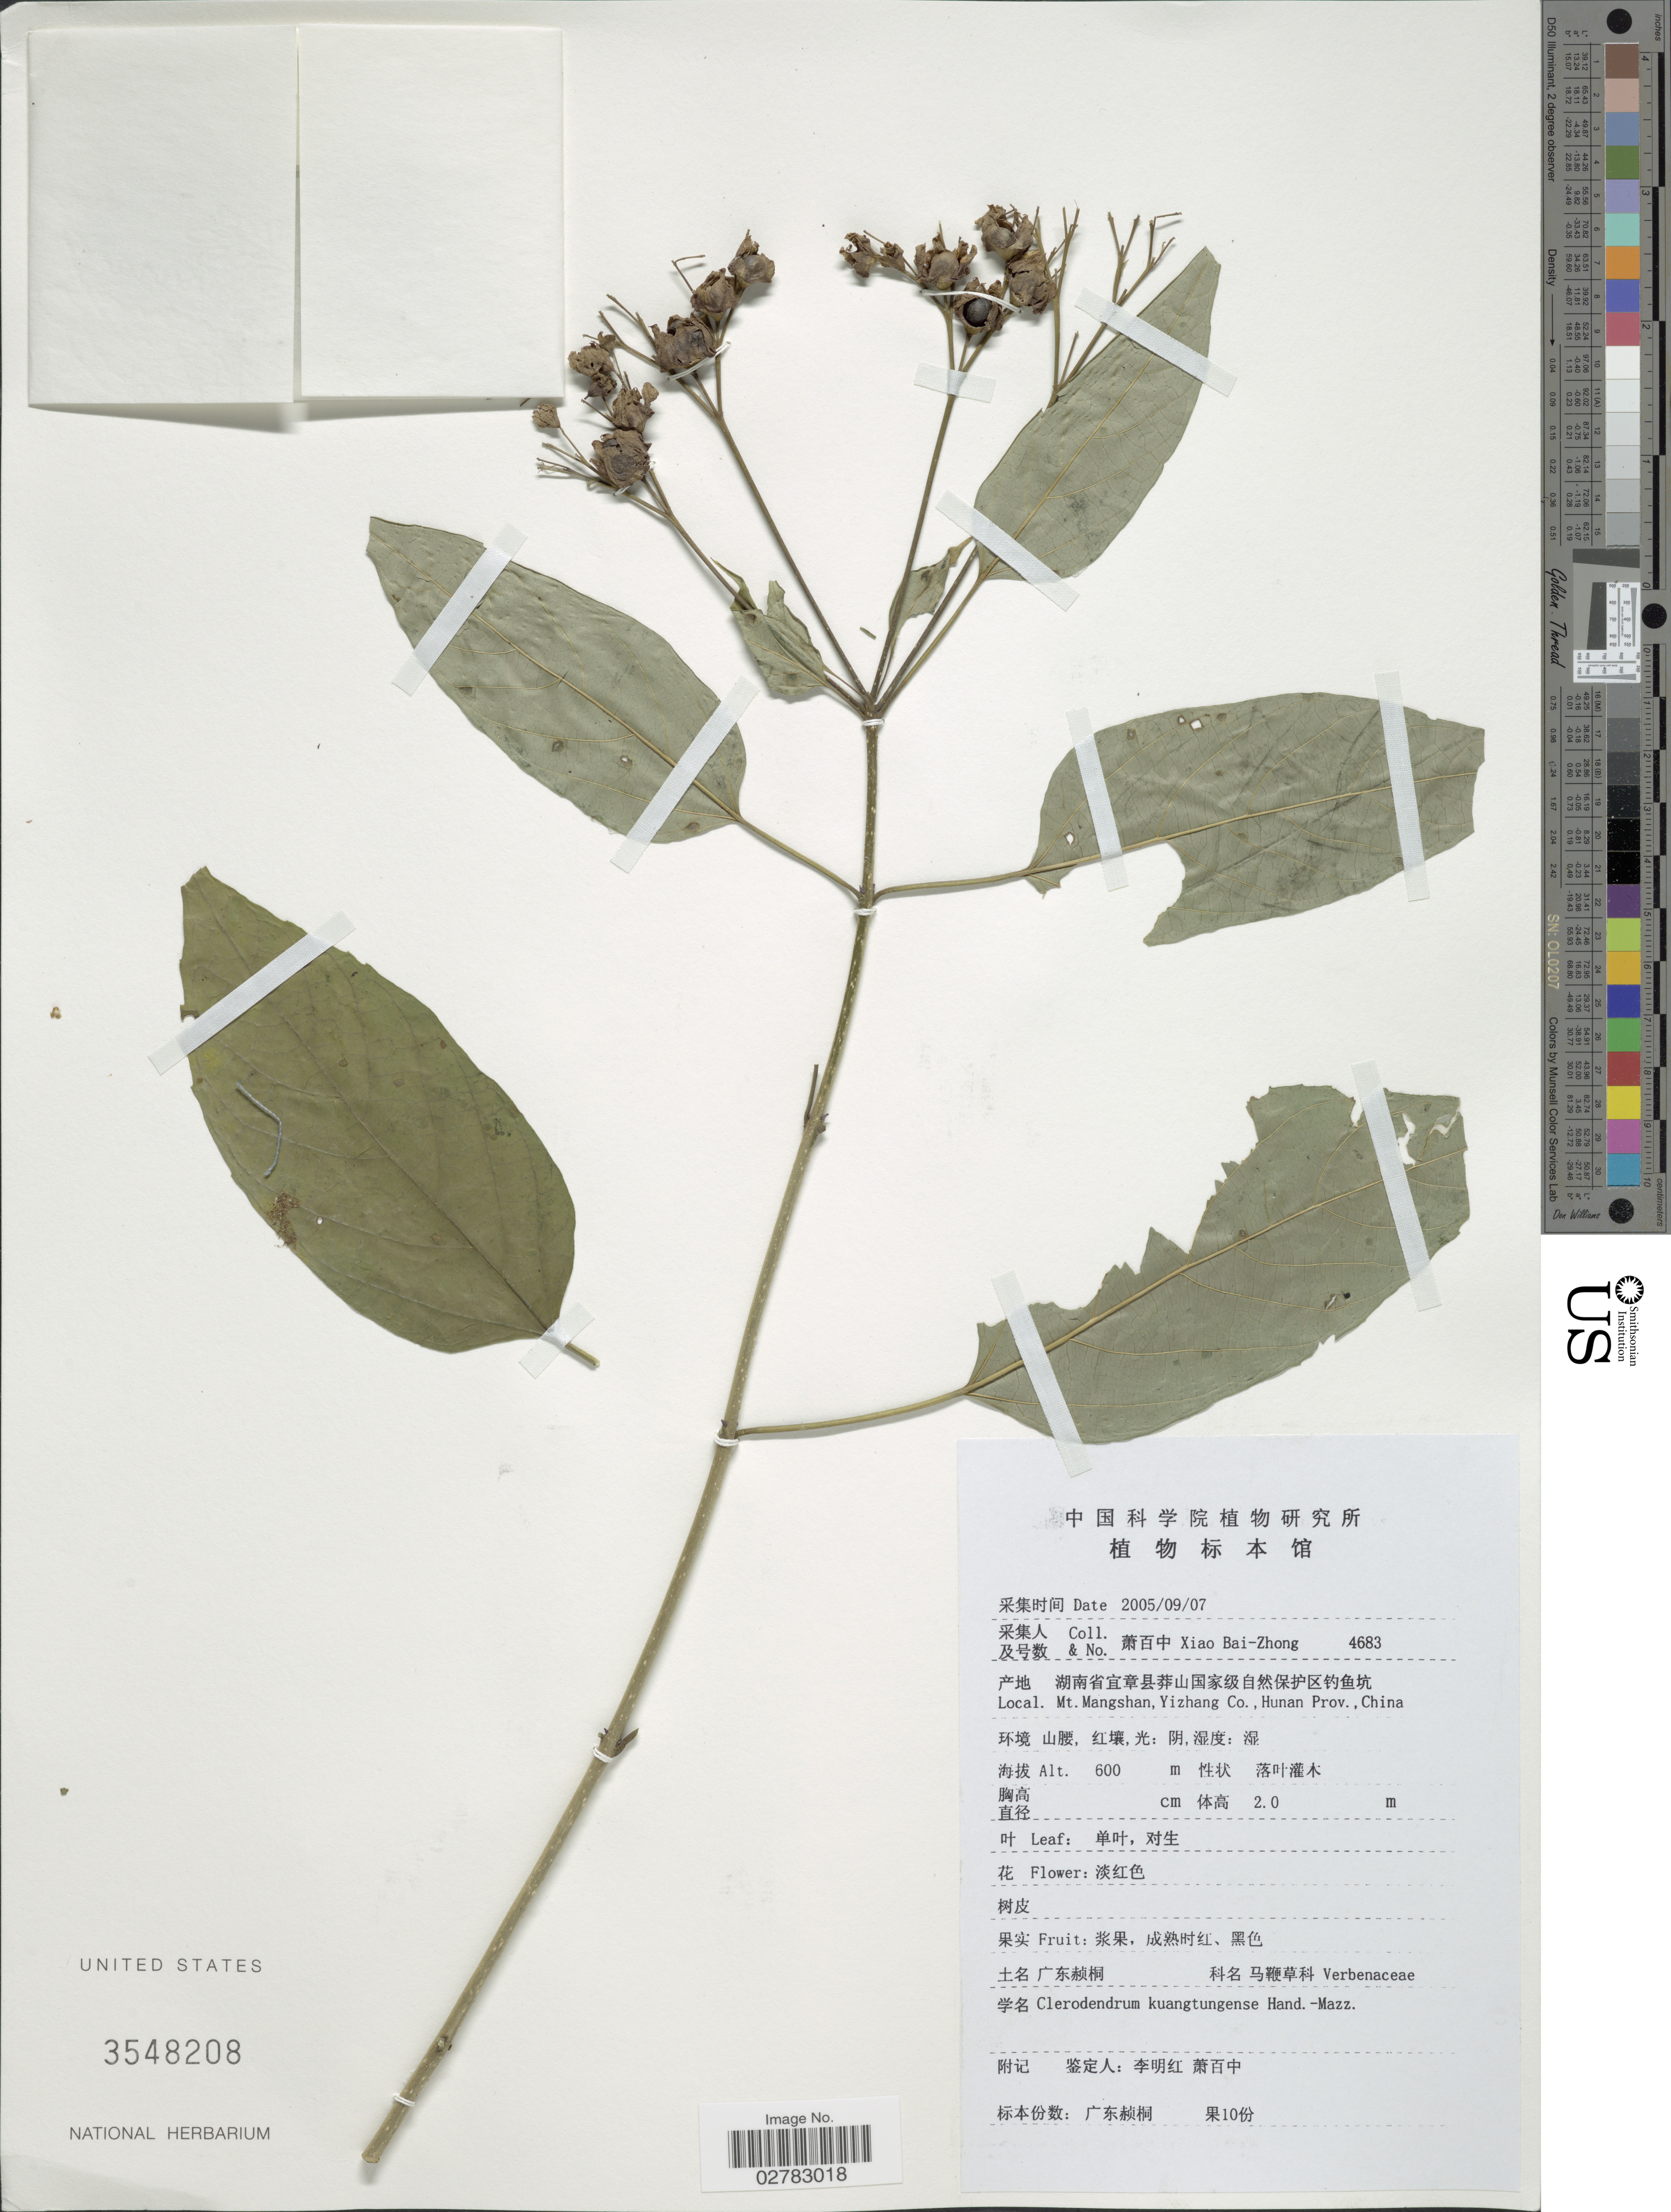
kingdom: Plantae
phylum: Tracheophyta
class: Magnoliopsida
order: Lamiales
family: Lamiaceae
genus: Clerodendrum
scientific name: Clerodendrum kwangtungense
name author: Hand.-Mazz.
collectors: B. Z. Xiao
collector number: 4683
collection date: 2005-09-07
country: China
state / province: Hunan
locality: Mt. Mangshan, Yizhang Co.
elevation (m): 600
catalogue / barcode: US 3548208